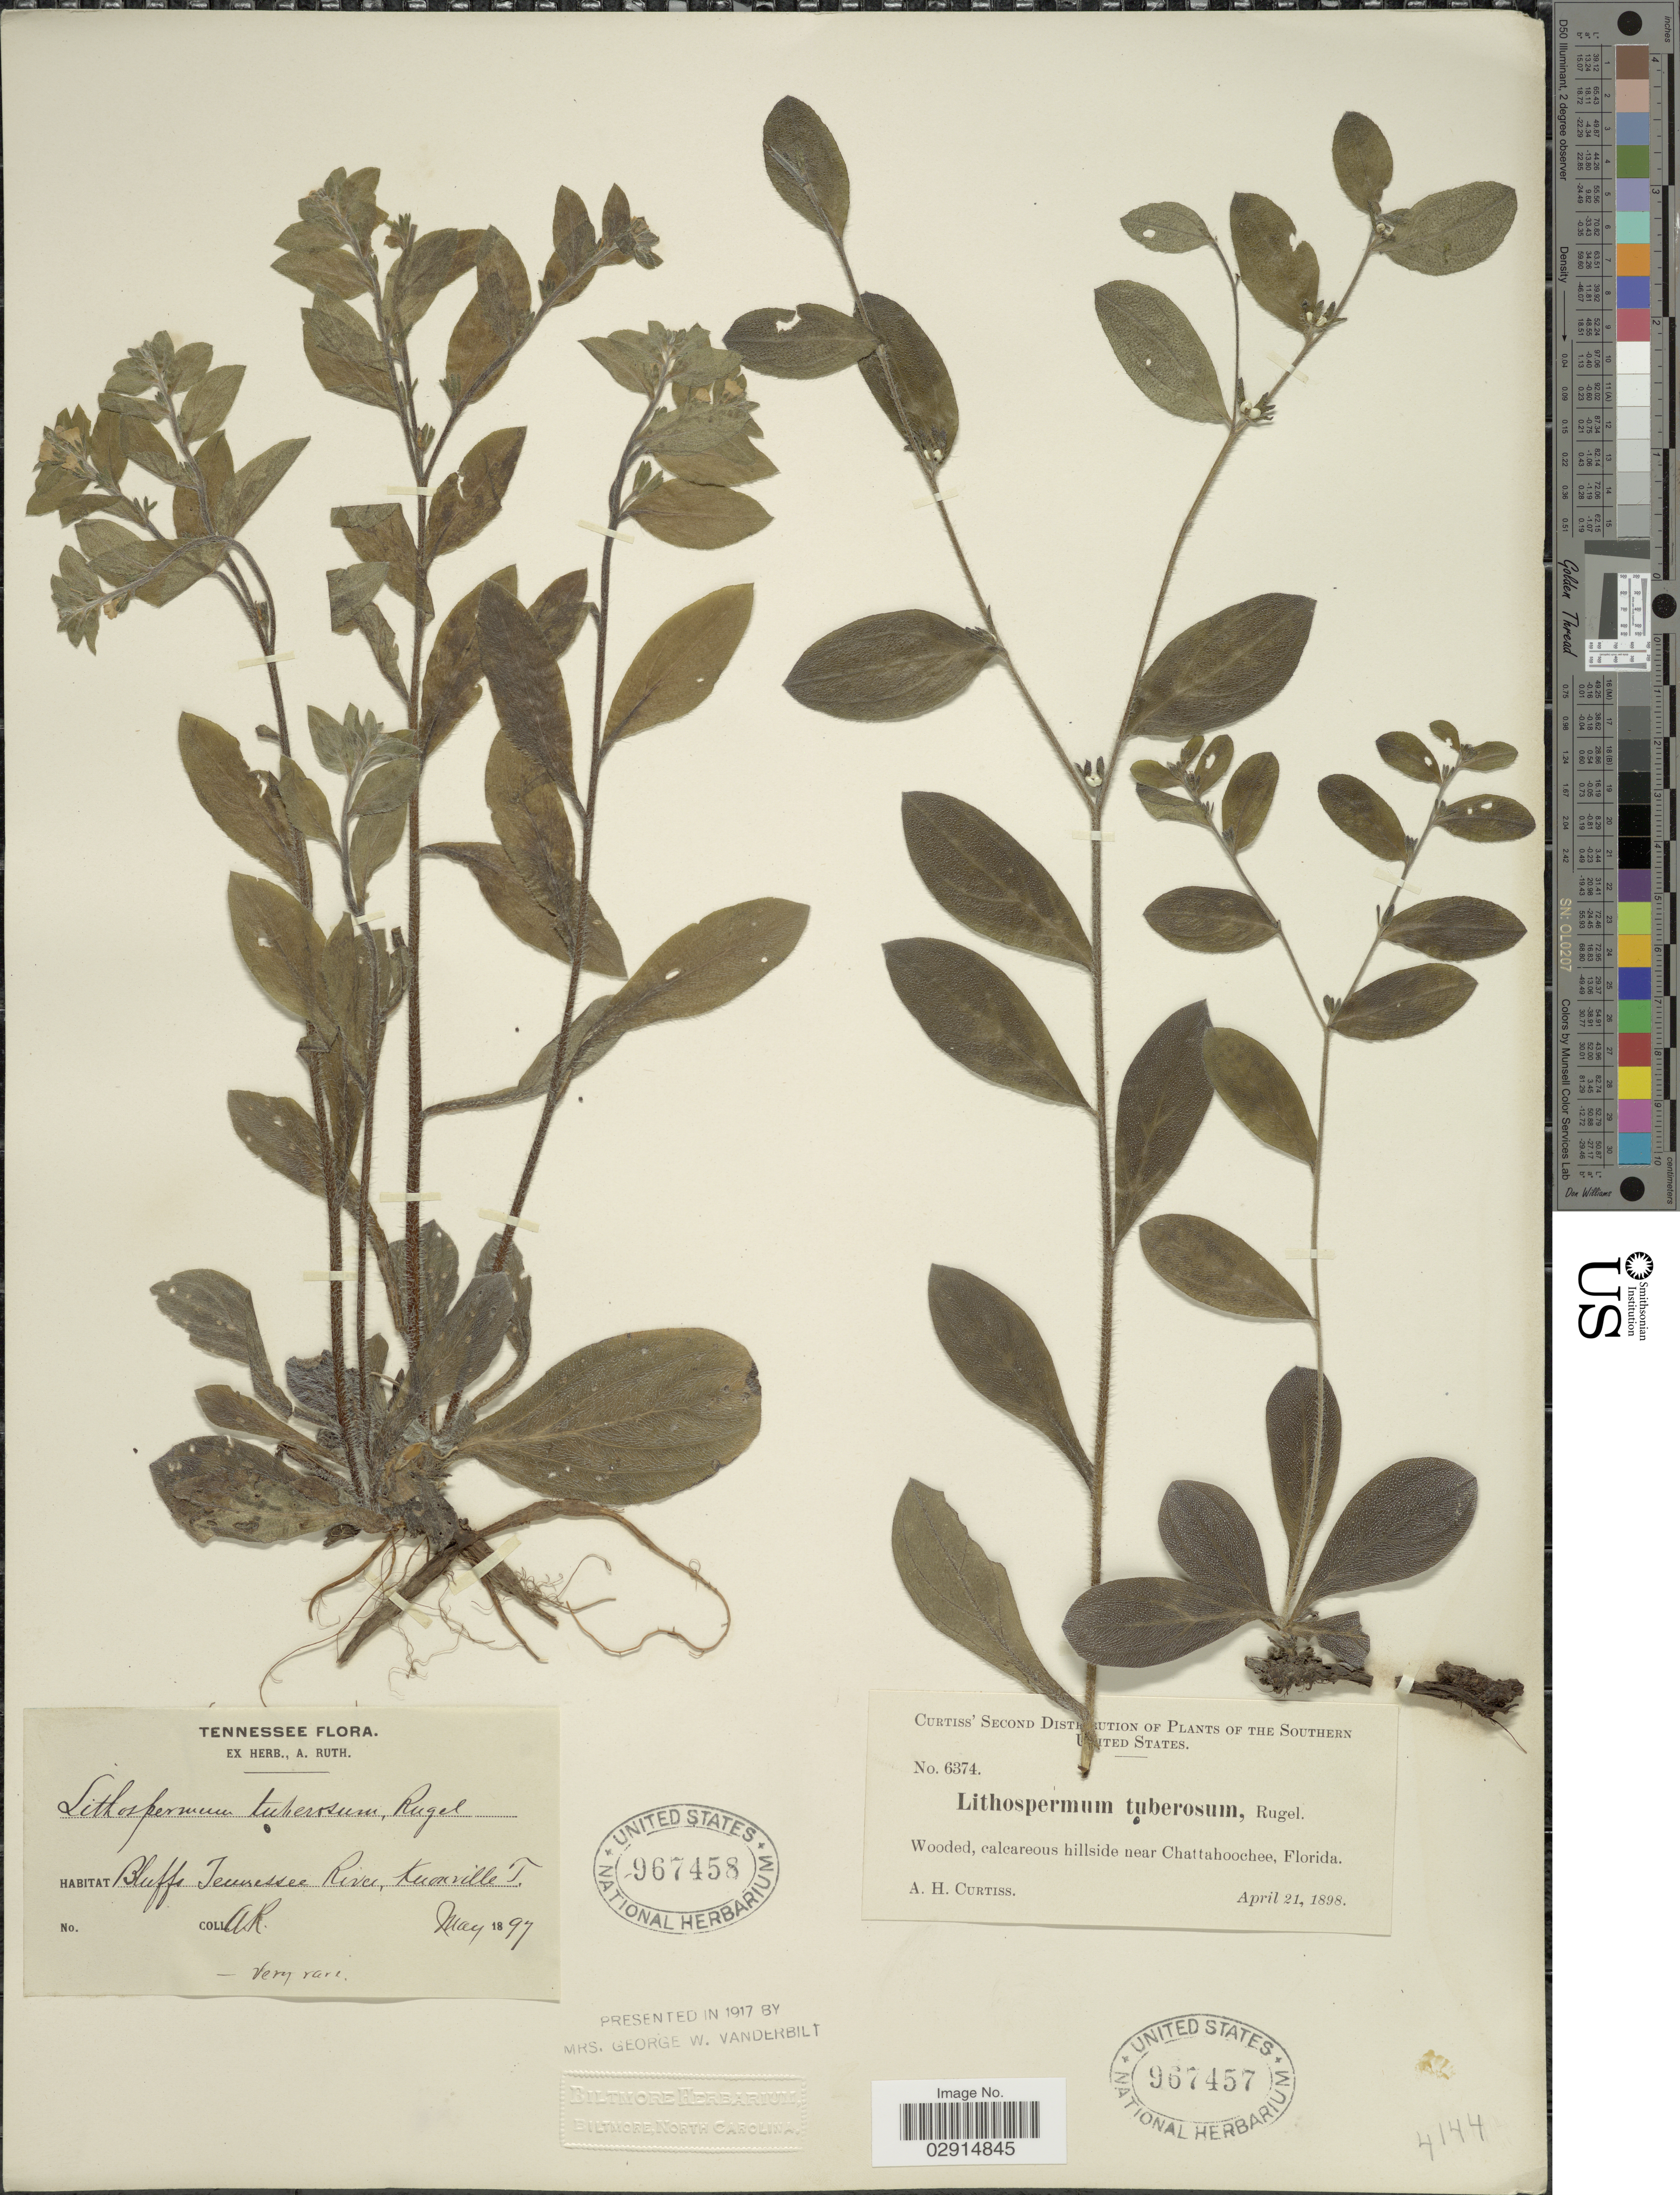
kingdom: Plantae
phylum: Tracheophyta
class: Magnoliopsida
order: Boraginales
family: Boraginaceae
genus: Lithospermum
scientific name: Lithospermum tuberosum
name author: Rugel ex DC.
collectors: A. Ruth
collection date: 1897-05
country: United States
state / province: Tennessee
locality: Bluffs Tennessee River, Knoxville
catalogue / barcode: US 967458-2